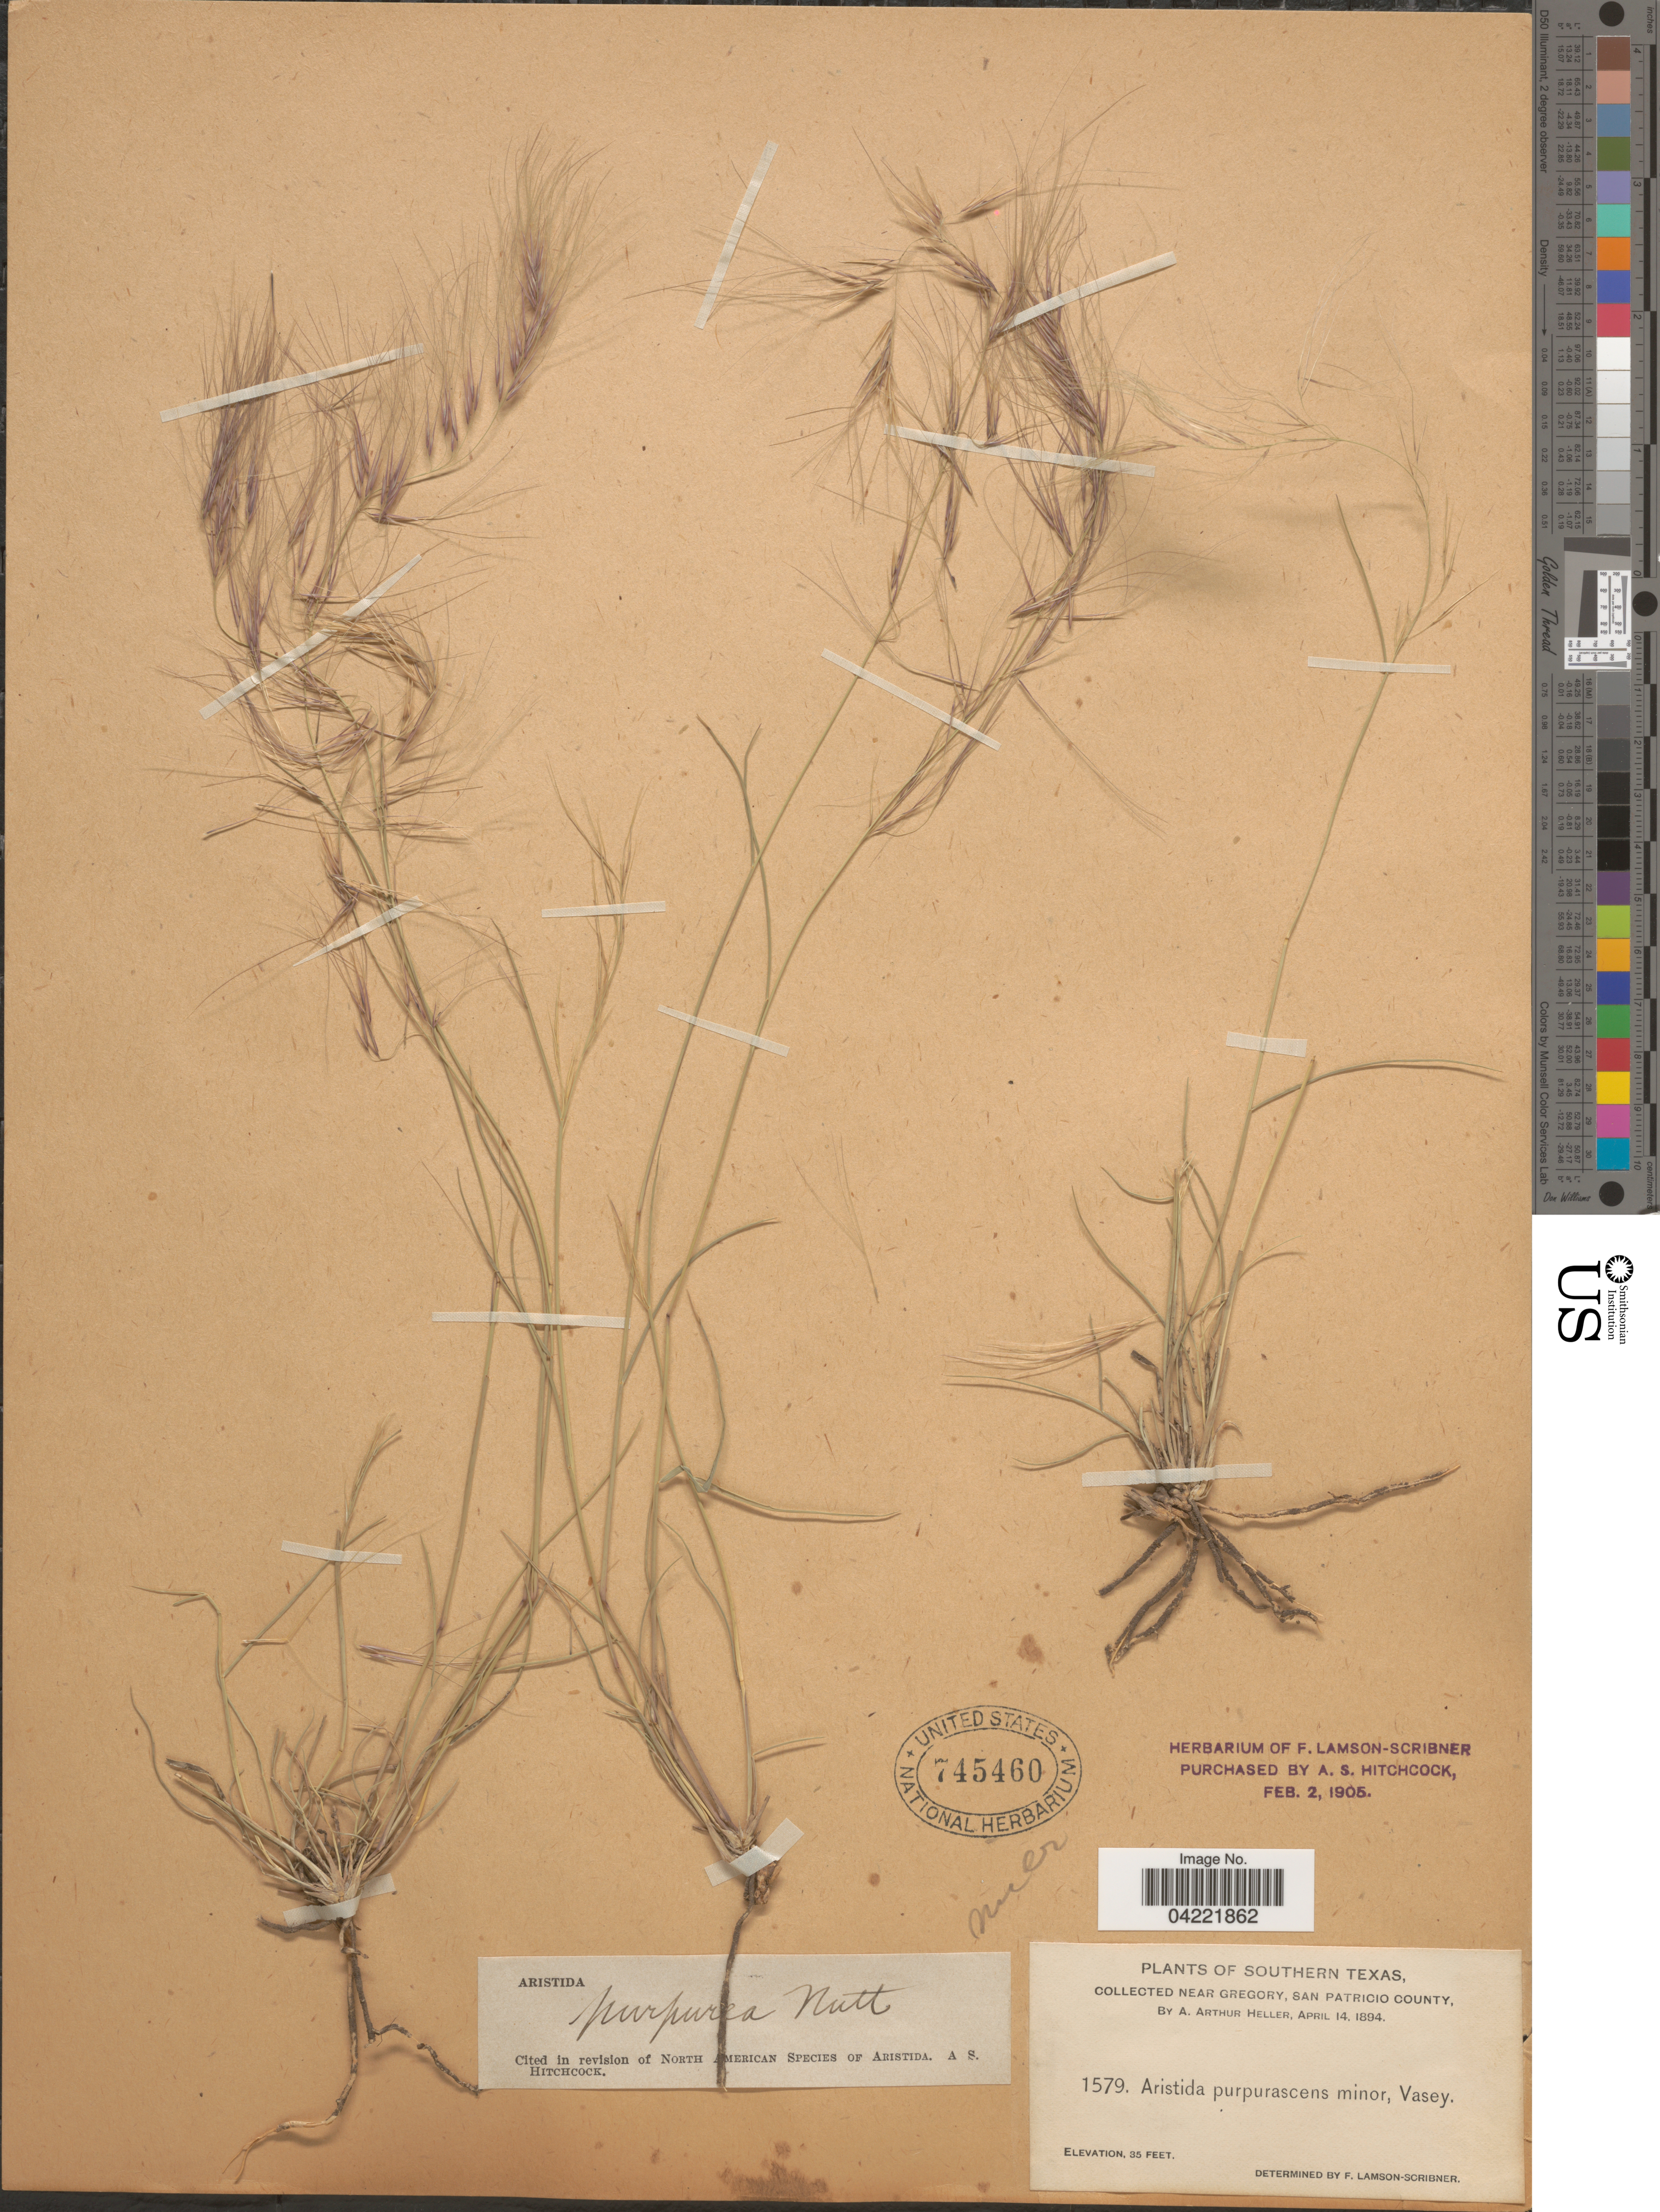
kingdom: Plantae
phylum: Tracheophyta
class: Liliopsida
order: Poales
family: Poaceae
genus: Aristida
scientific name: Aristida purpurea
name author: Nutt.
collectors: A. A. Heller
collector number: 1579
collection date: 1894-04-14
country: United States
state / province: Texas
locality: Southern Texas. Near Gregory, San Patricio County.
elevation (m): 11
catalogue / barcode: US 745460